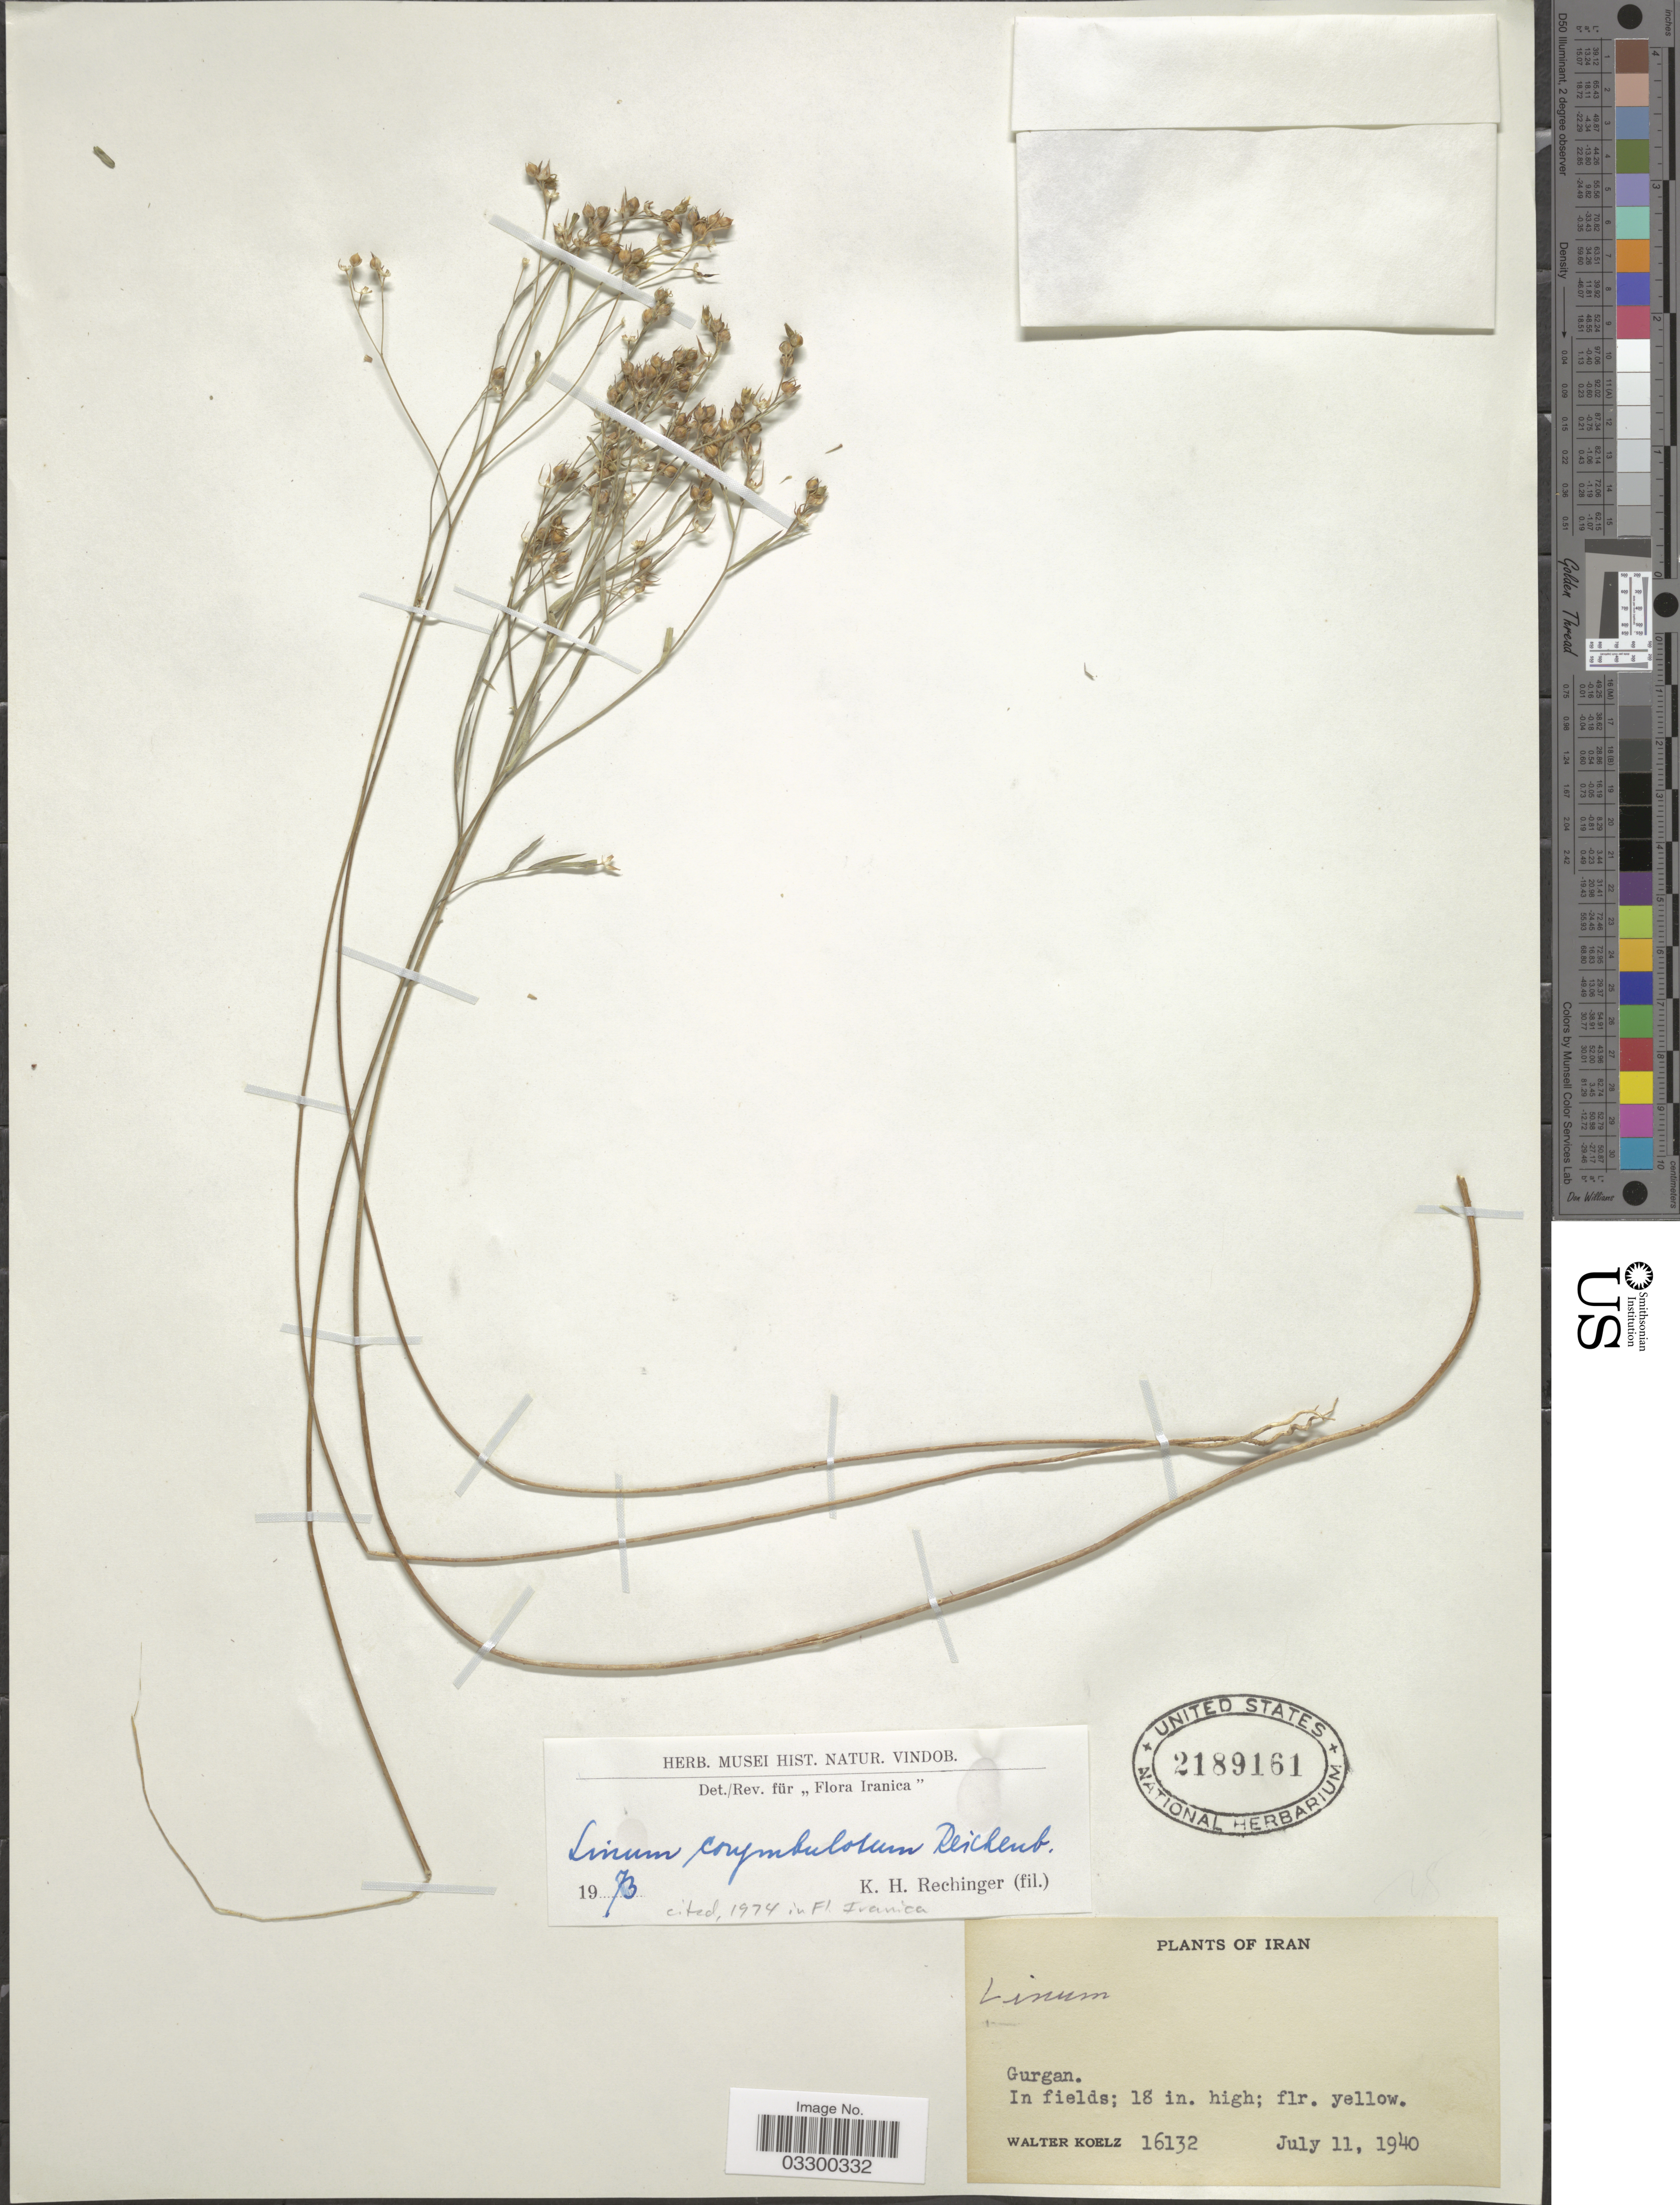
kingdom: Plantae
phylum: Tracheophyta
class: Magnoliopsida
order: Malpighiales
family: Linaceae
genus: Linum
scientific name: Linum corymbulosum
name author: Rchb.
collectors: W. N. Koelz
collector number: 16132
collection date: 1940-07-11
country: Iran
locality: Gurgan.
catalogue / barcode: US 2189161